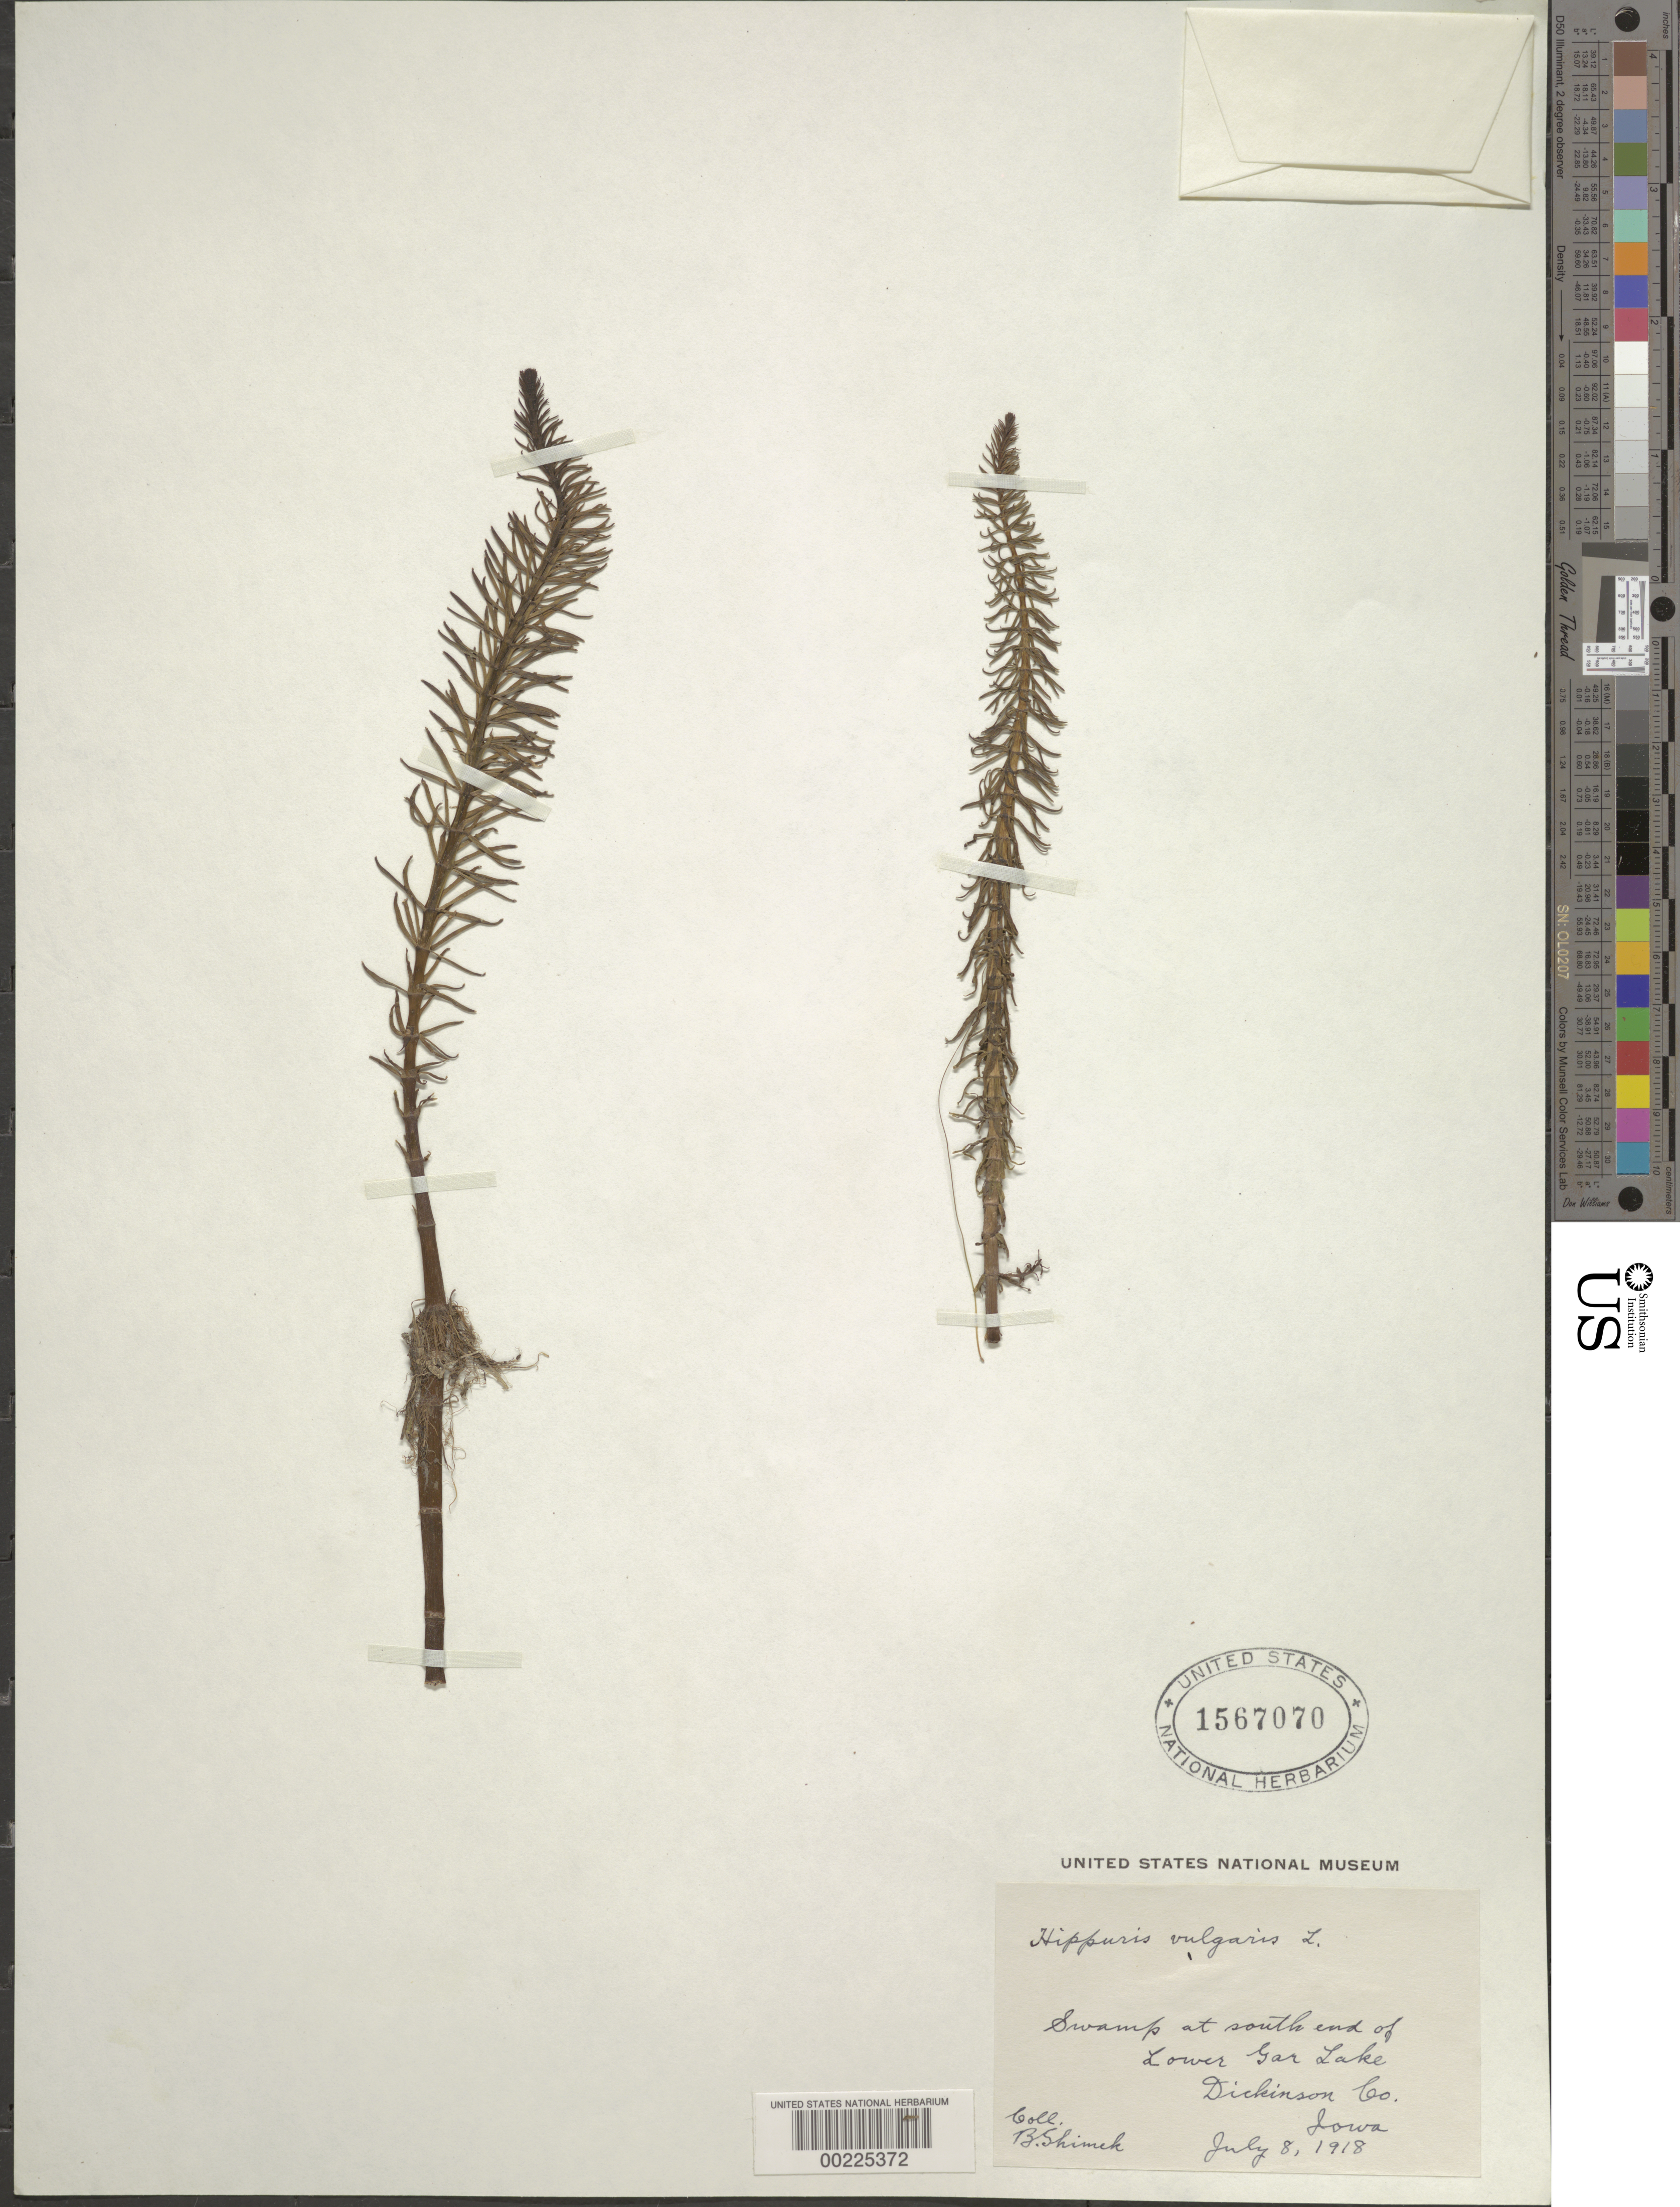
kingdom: Plantae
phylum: Tracheophyta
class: Magnoliopsida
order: Lamiales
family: Plantaginaceae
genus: Hippuris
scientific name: Hippuris tetraphylla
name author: L. f.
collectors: B. Shimek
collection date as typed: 08 Jul 1918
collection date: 1918-07-08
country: United States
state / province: Iowa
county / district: Dickinson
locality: Swamp at s end of lower gar lake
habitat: Swamp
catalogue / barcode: US 1567070